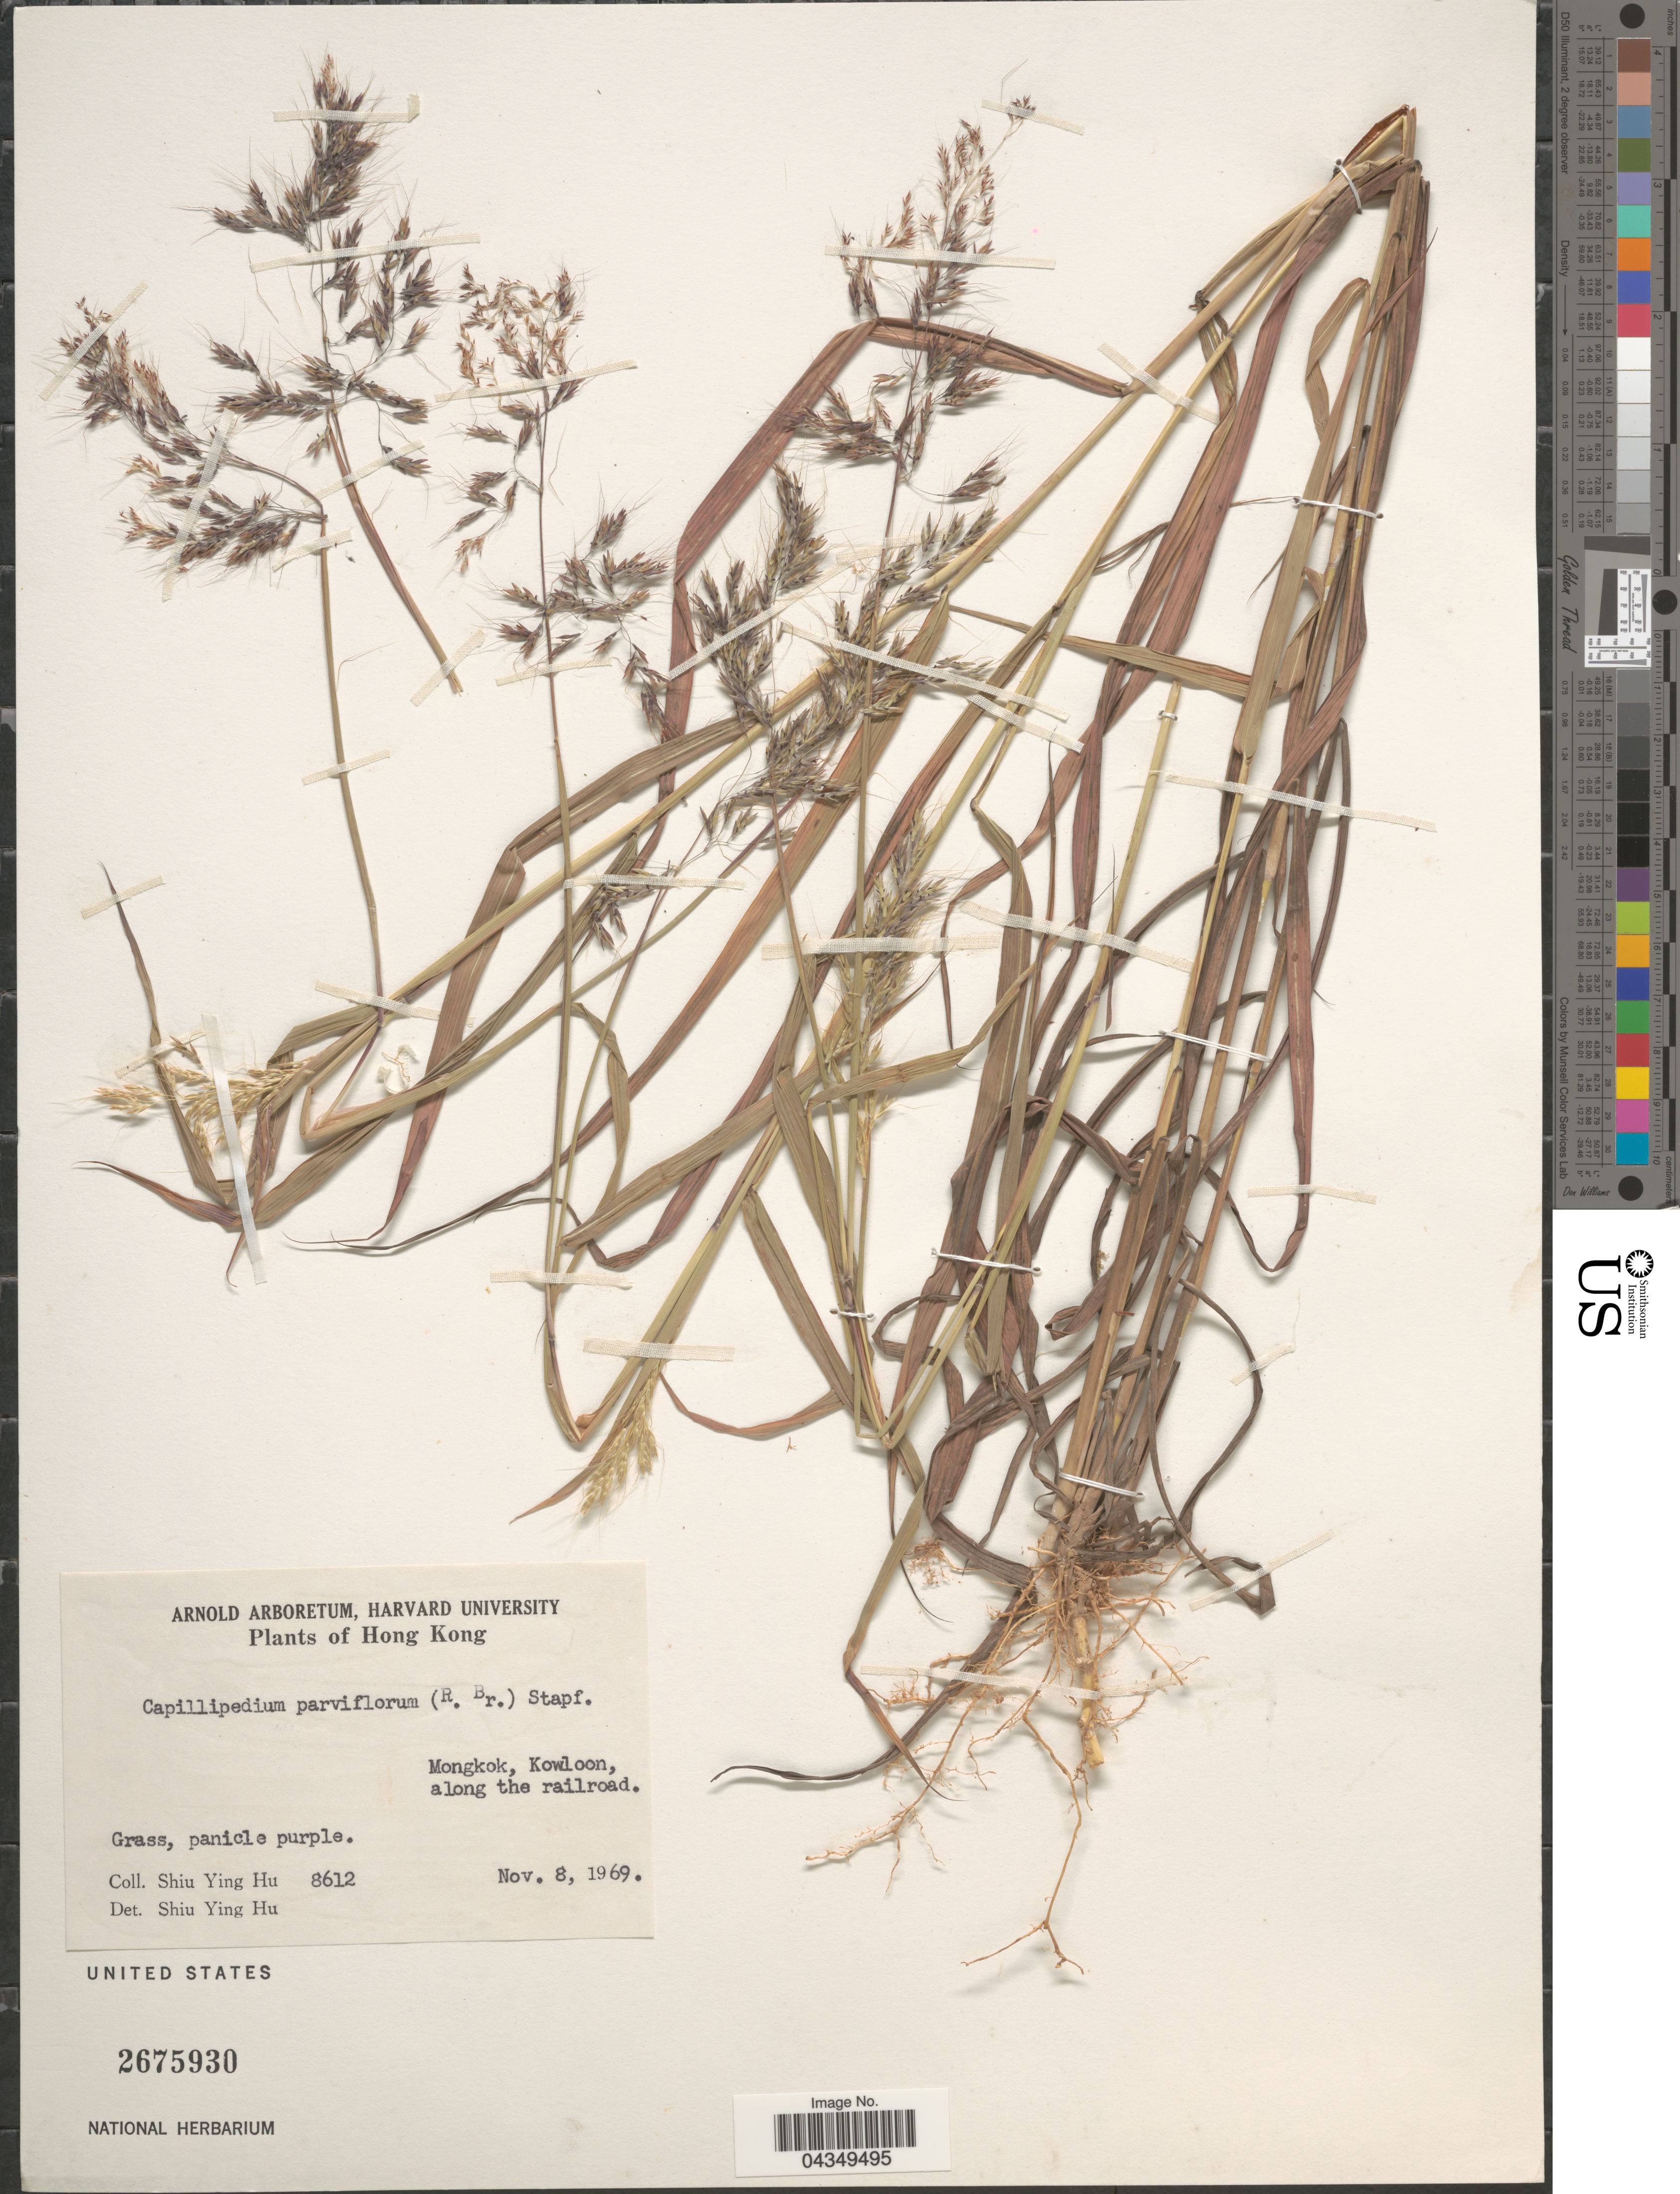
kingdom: Plantae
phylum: Tracheophyta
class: Liliopsida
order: Poales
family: Poaceae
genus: Capillipedium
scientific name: Capillipedium parviflorum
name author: (R. Br.) Stapf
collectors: S. Y. Hu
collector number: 8612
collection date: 1969-11-08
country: China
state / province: Hong Kong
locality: Mongkok, Kowloon, along the railroad.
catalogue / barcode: US 2675930